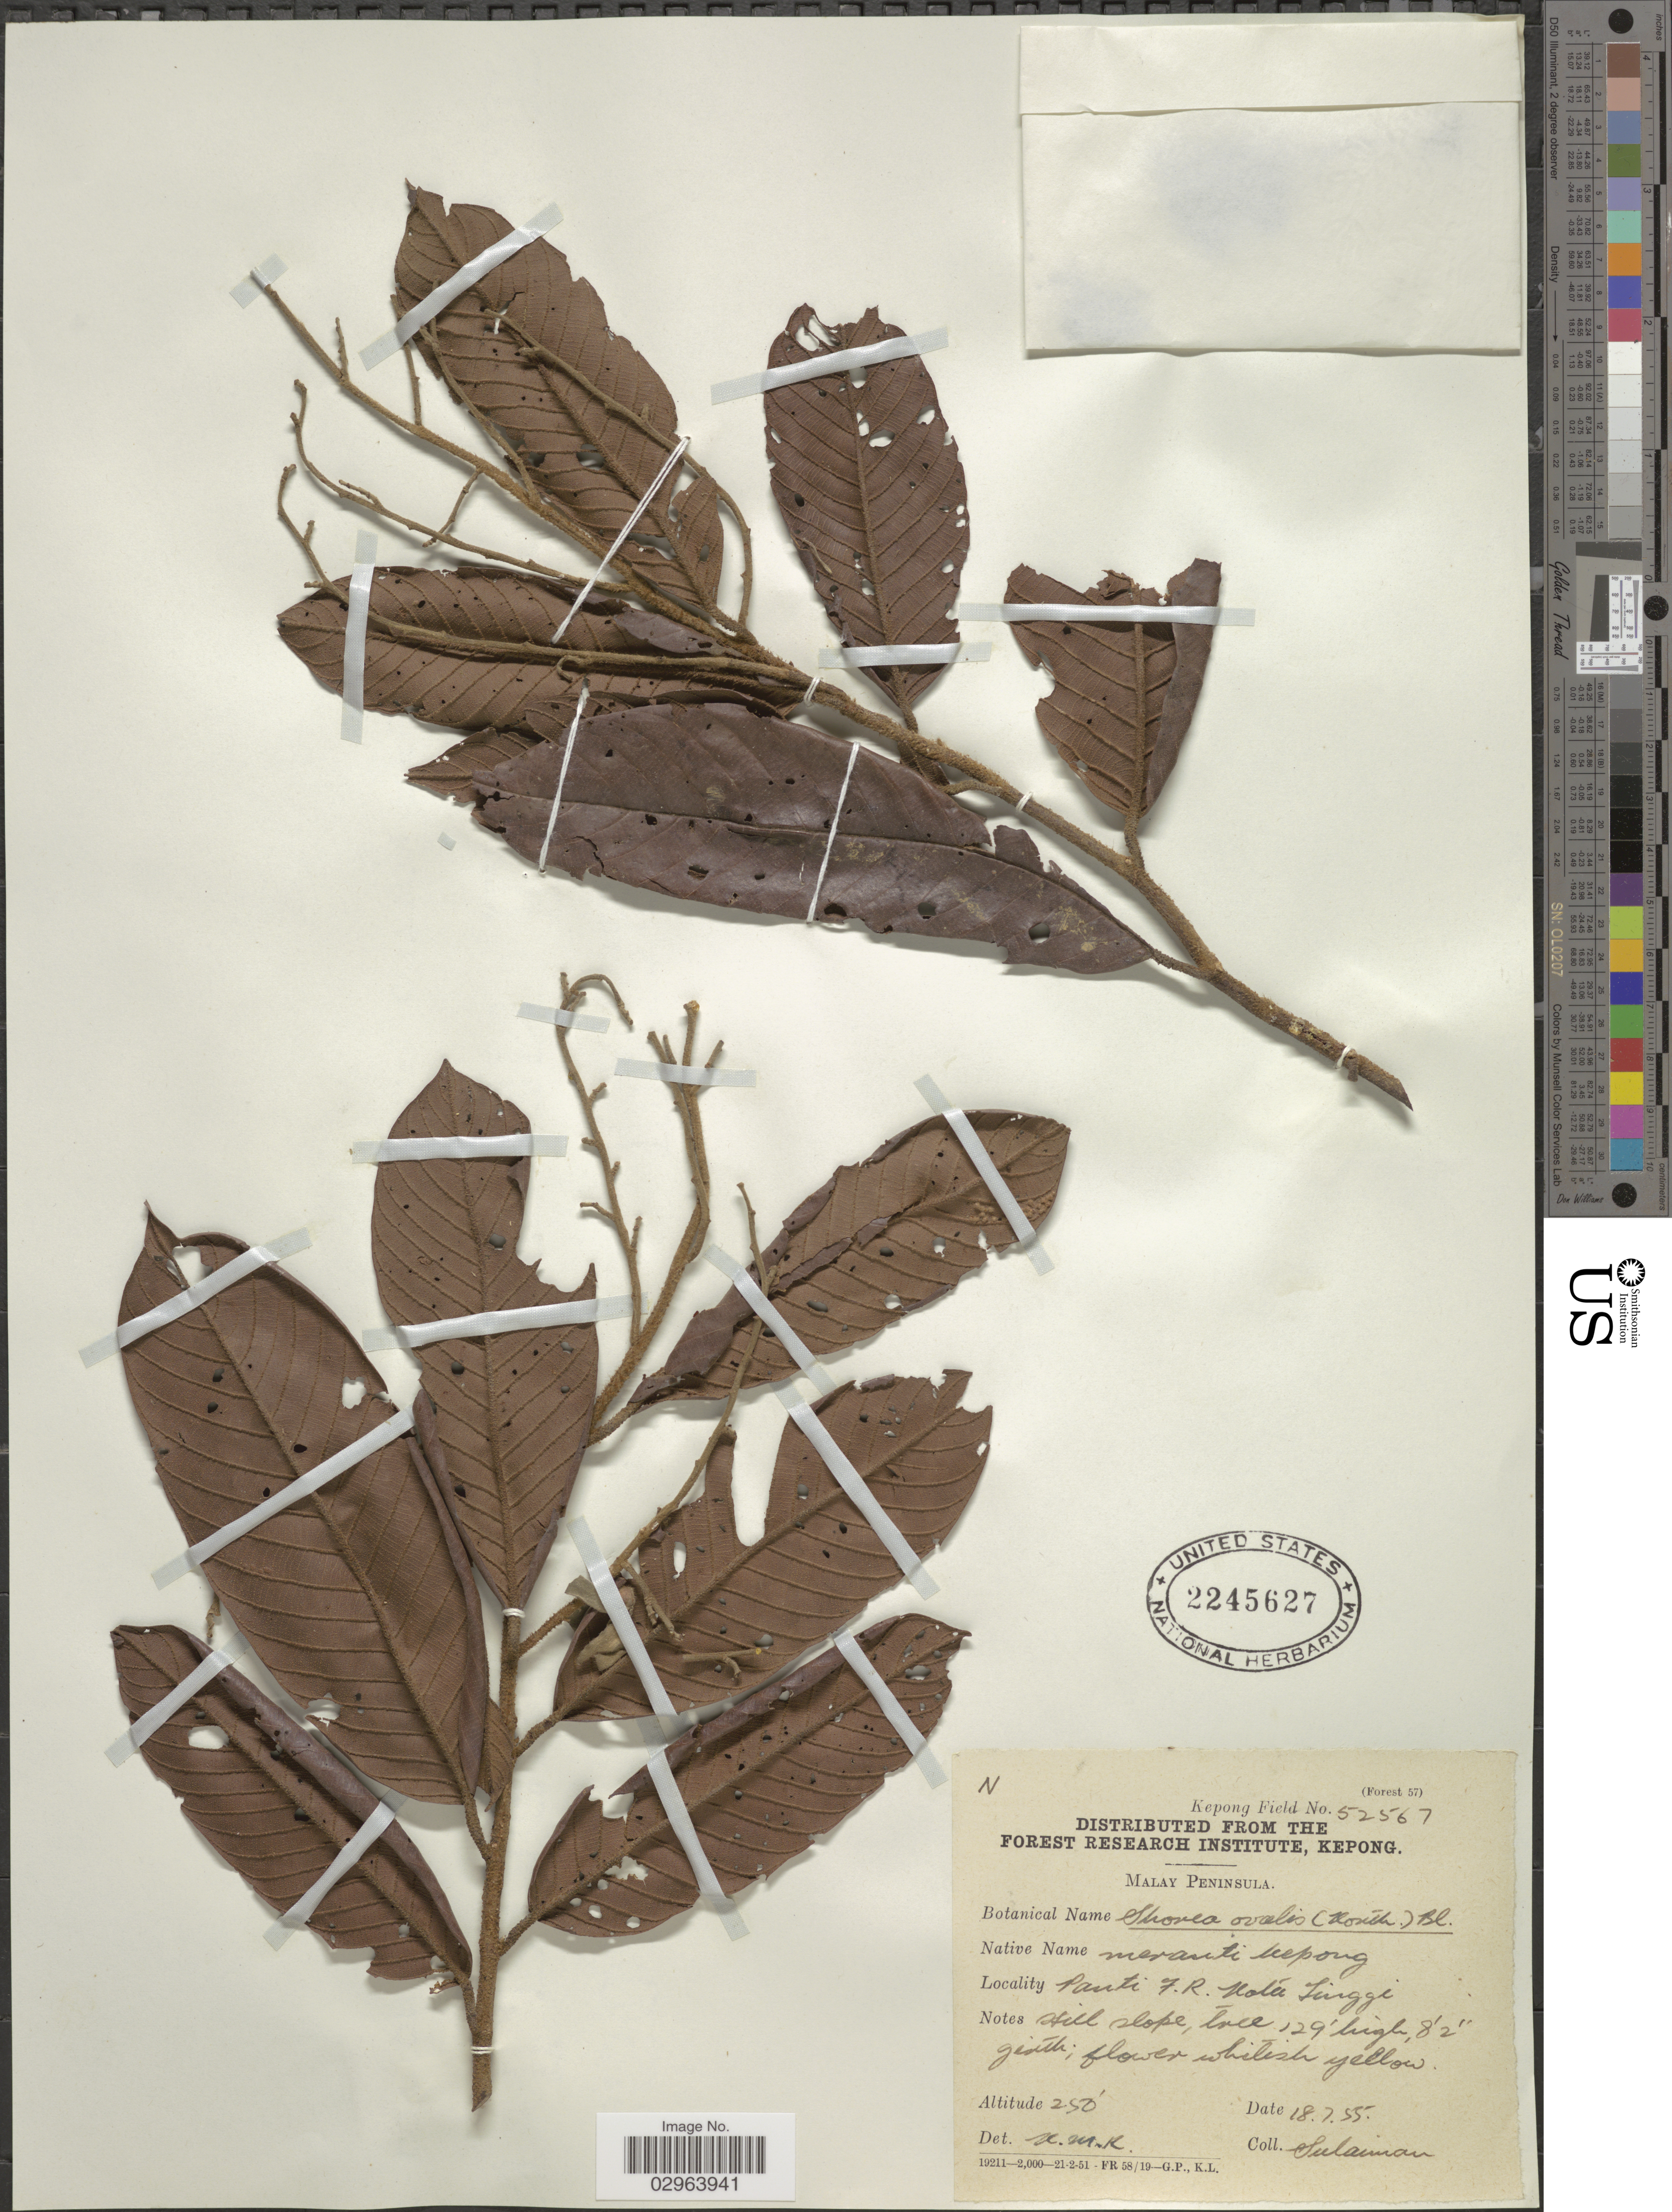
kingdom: Plantae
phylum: Tracheophyta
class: Magnoliopsida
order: Malvales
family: Dipterocarpaceae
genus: Rubroshorea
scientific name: Rubroshorea ovalis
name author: (Korth.) P.S. Ashton & J. Heck.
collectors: Sulaiman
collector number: Kepong Field 52567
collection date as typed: Transcribed d/m/y: 18/7/55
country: Malaysia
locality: Malay Peninsula, Panti F. R. Kota Tinggi.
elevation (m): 76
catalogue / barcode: US 2245627